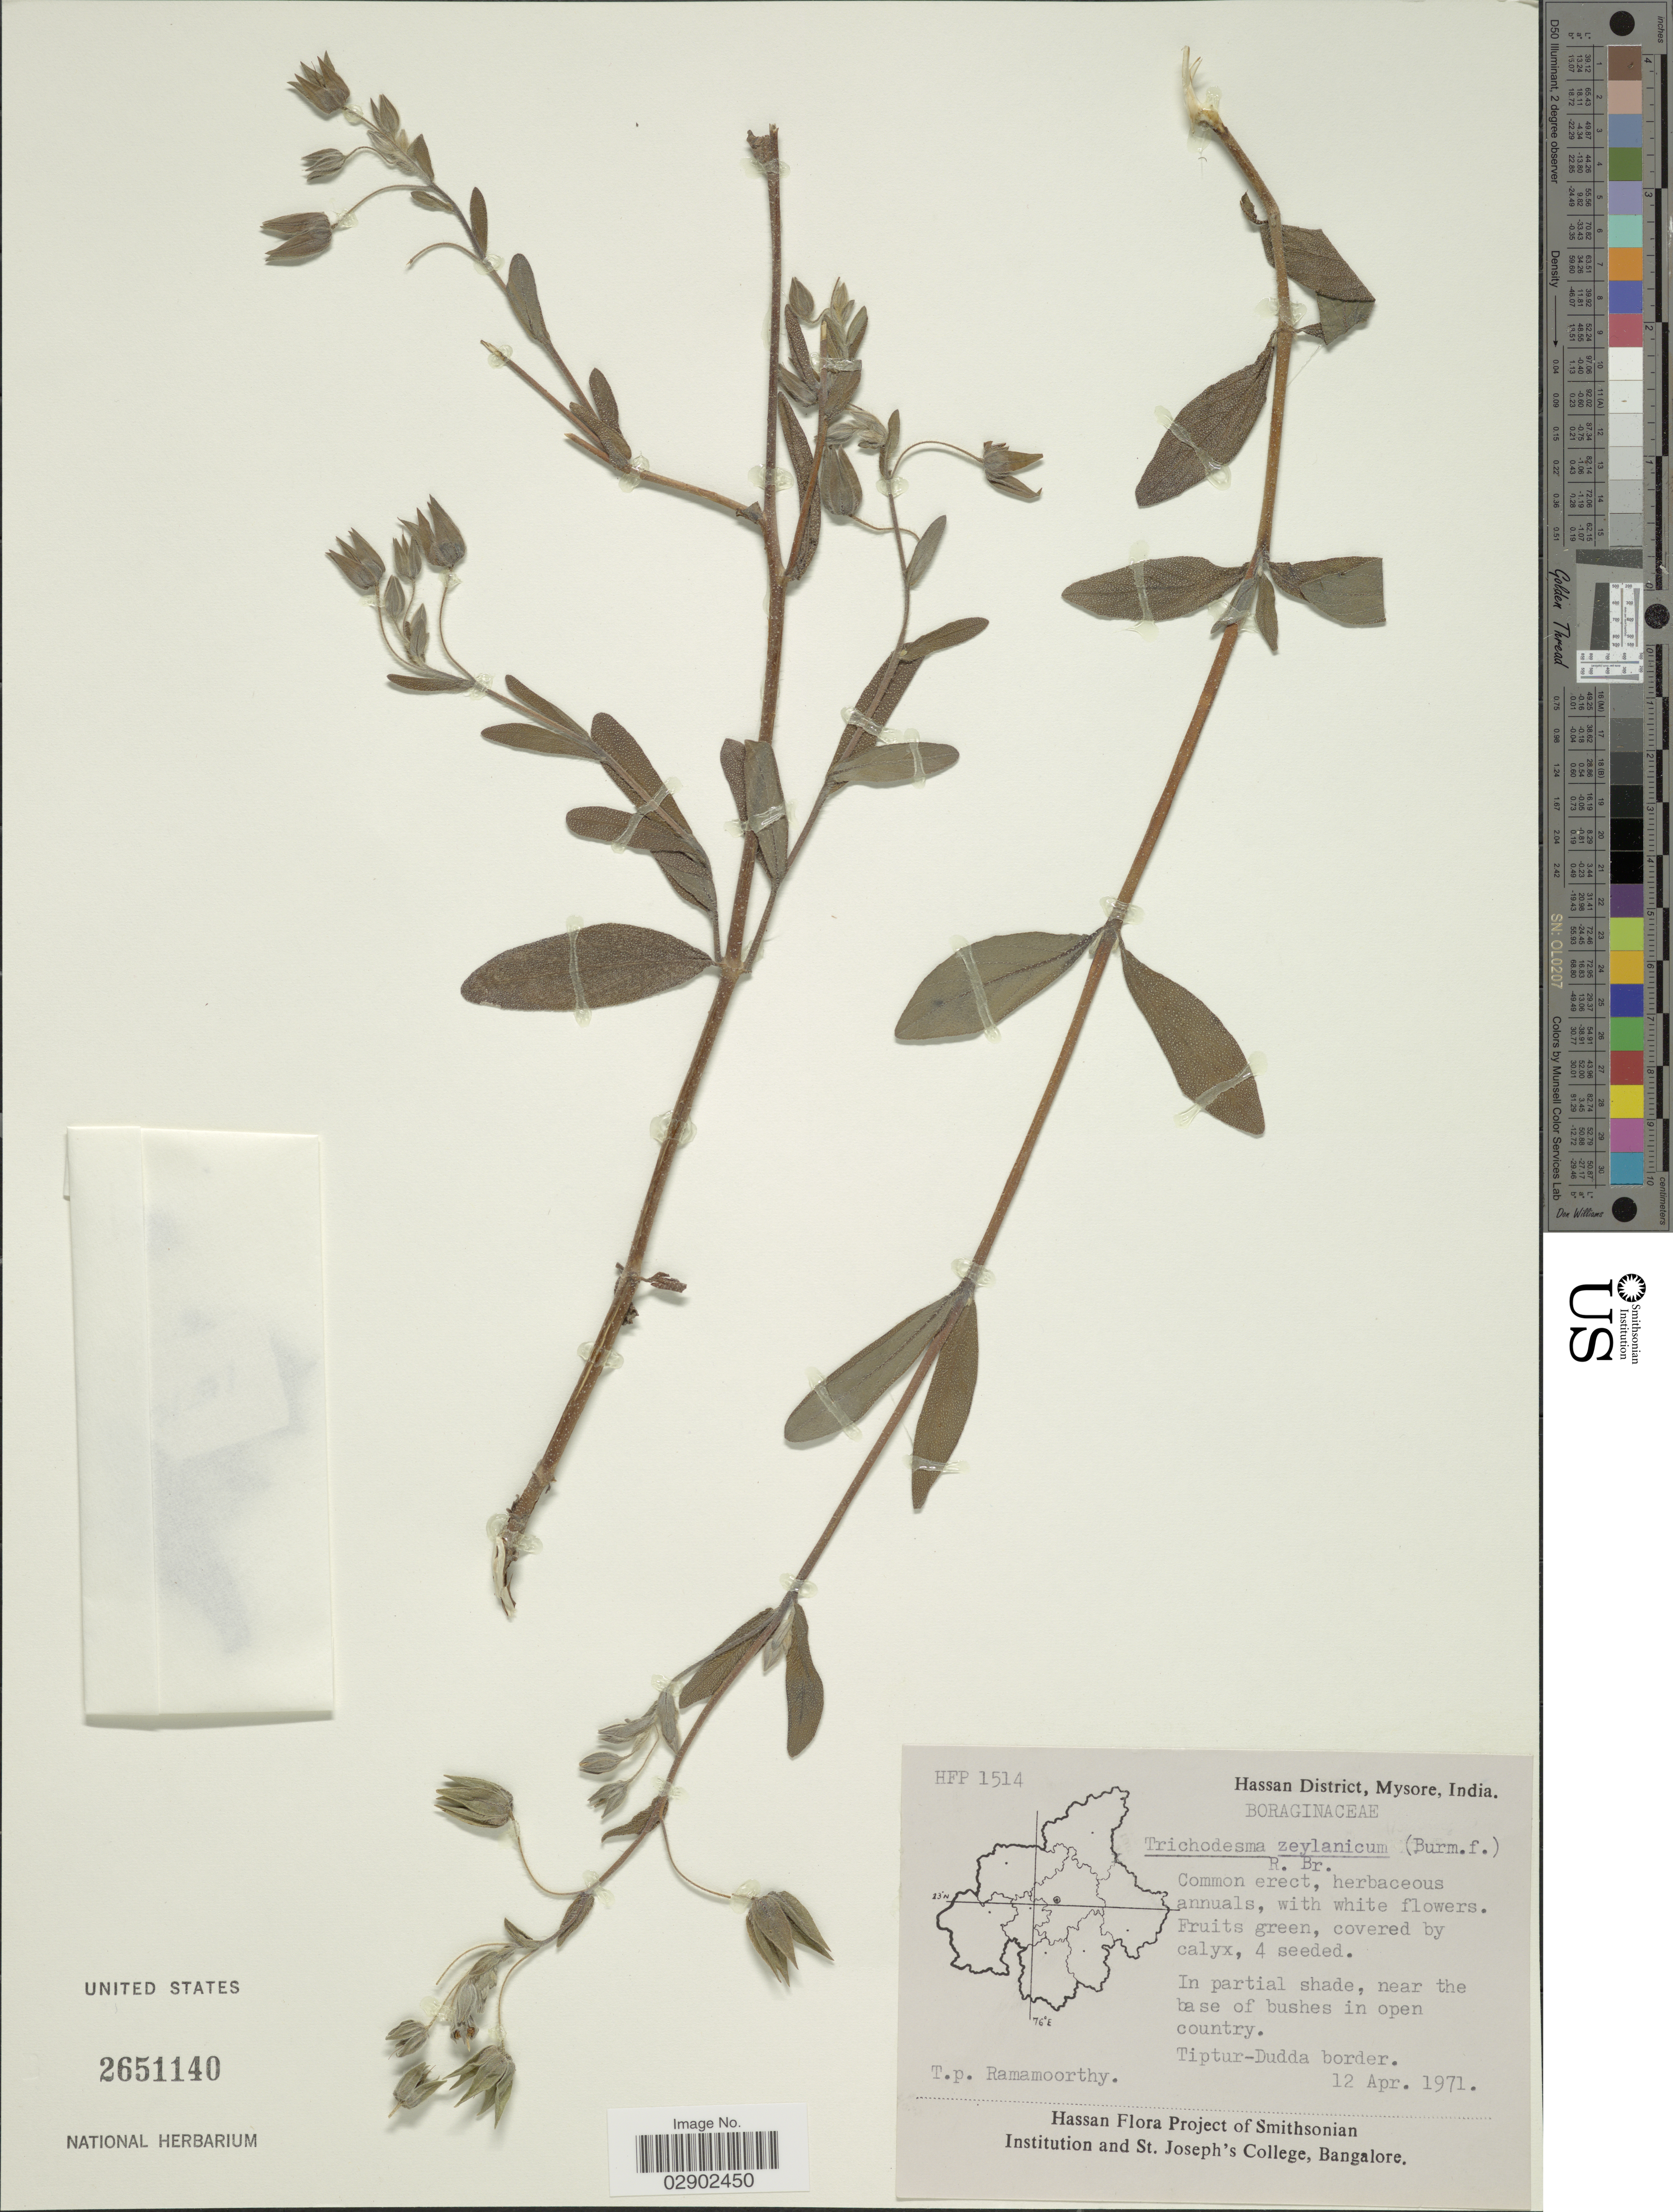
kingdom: Plantae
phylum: Tracheophyta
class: Magnoliopsida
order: Boraginales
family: Boraginaceae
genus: Trichodesma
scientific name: Trichodesma zeylanicum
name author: (Burm. f.) R. Br.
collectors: T. P. Ramamoorthy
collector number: HFP 1514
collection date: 1971-04-12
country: India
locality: Hassan District, Mysore. Tiptur-Dudda border.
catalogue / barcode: US 2651140